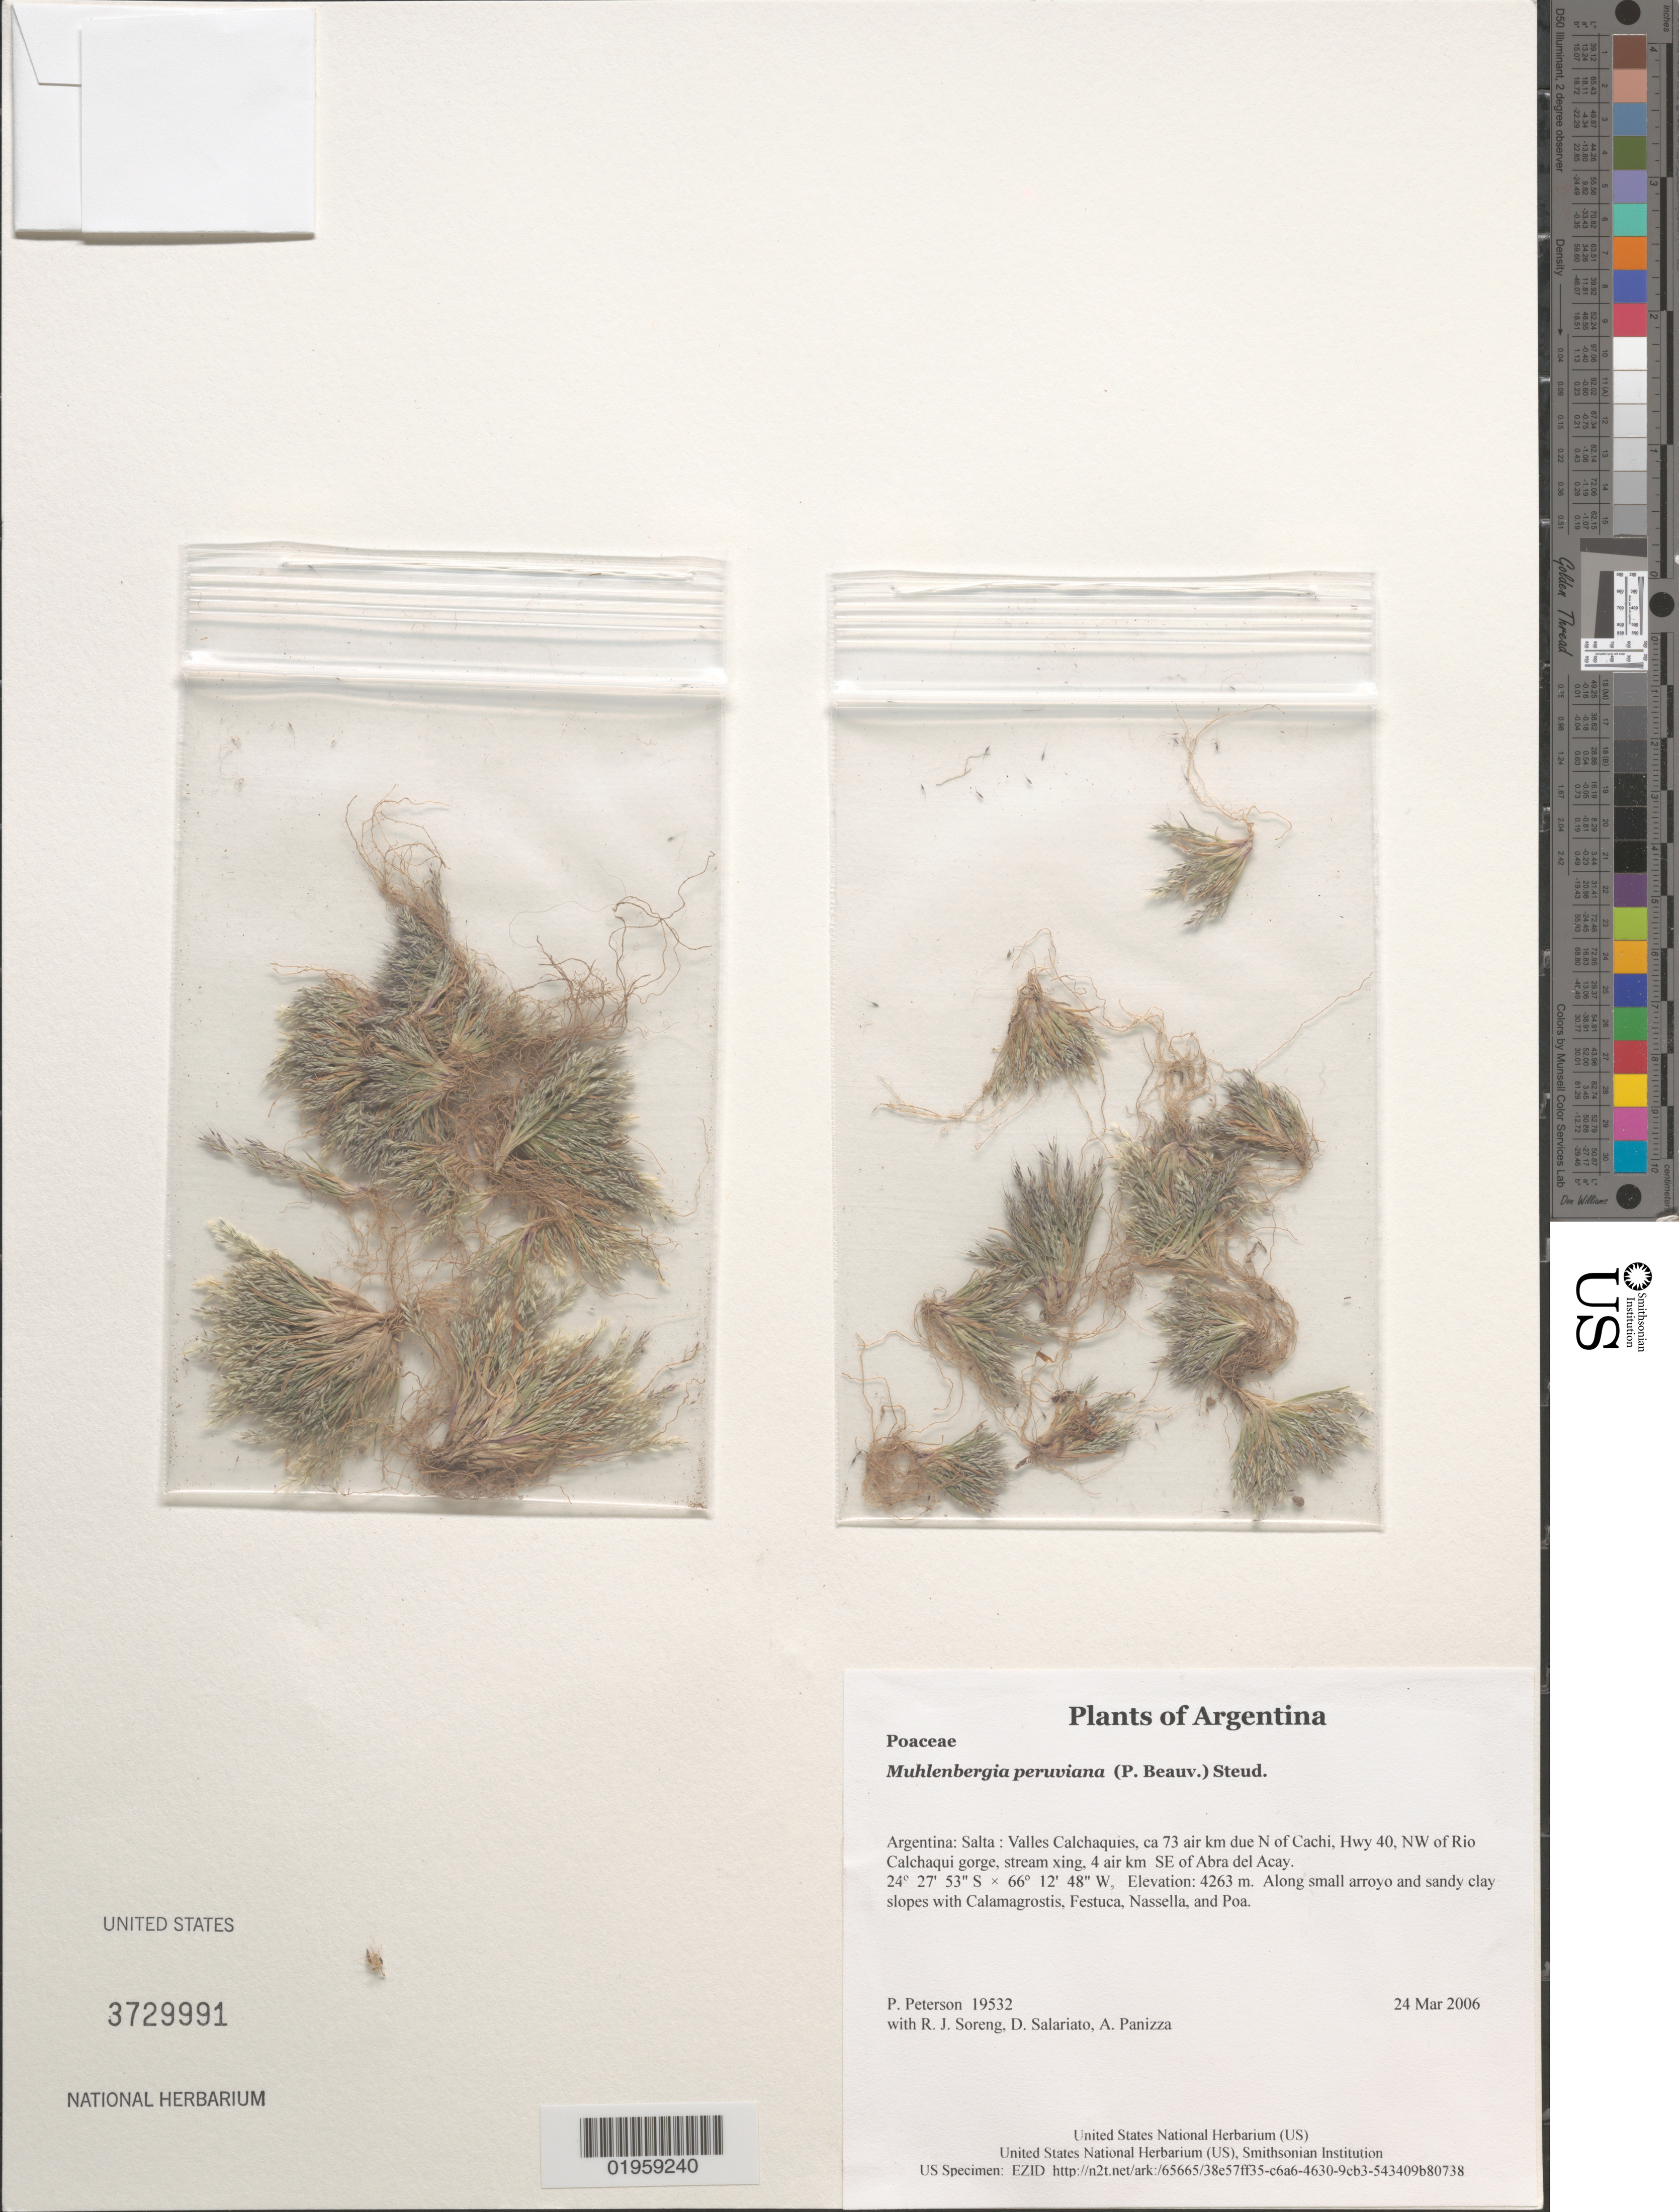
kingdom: Plantae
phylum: Tracheophyta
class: Liliopsida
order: Poales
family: Poaceae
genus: Muhlenbergia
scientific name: Muhlenbergia peruviana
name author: (P. Beauv.) Steud.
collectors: P. M. Peterson, R. J. Soreng, D. Salariato & A. Panizza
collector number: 19532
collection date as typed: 24 Mar 2006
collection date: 2006-03-24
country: Argentina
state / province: Salta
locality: Valles Calchaquies, ca 73 air km due N of Cachi, Hwy 40, NW of Rio Calchaqui gorge, stream xing, 4 air km SE of Abra del Acay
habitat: Along small arroyo and sandy clay slopes with Calamagrostis, Festuca, Nassella, and Poa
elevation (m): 4263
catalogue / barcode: US 3729991